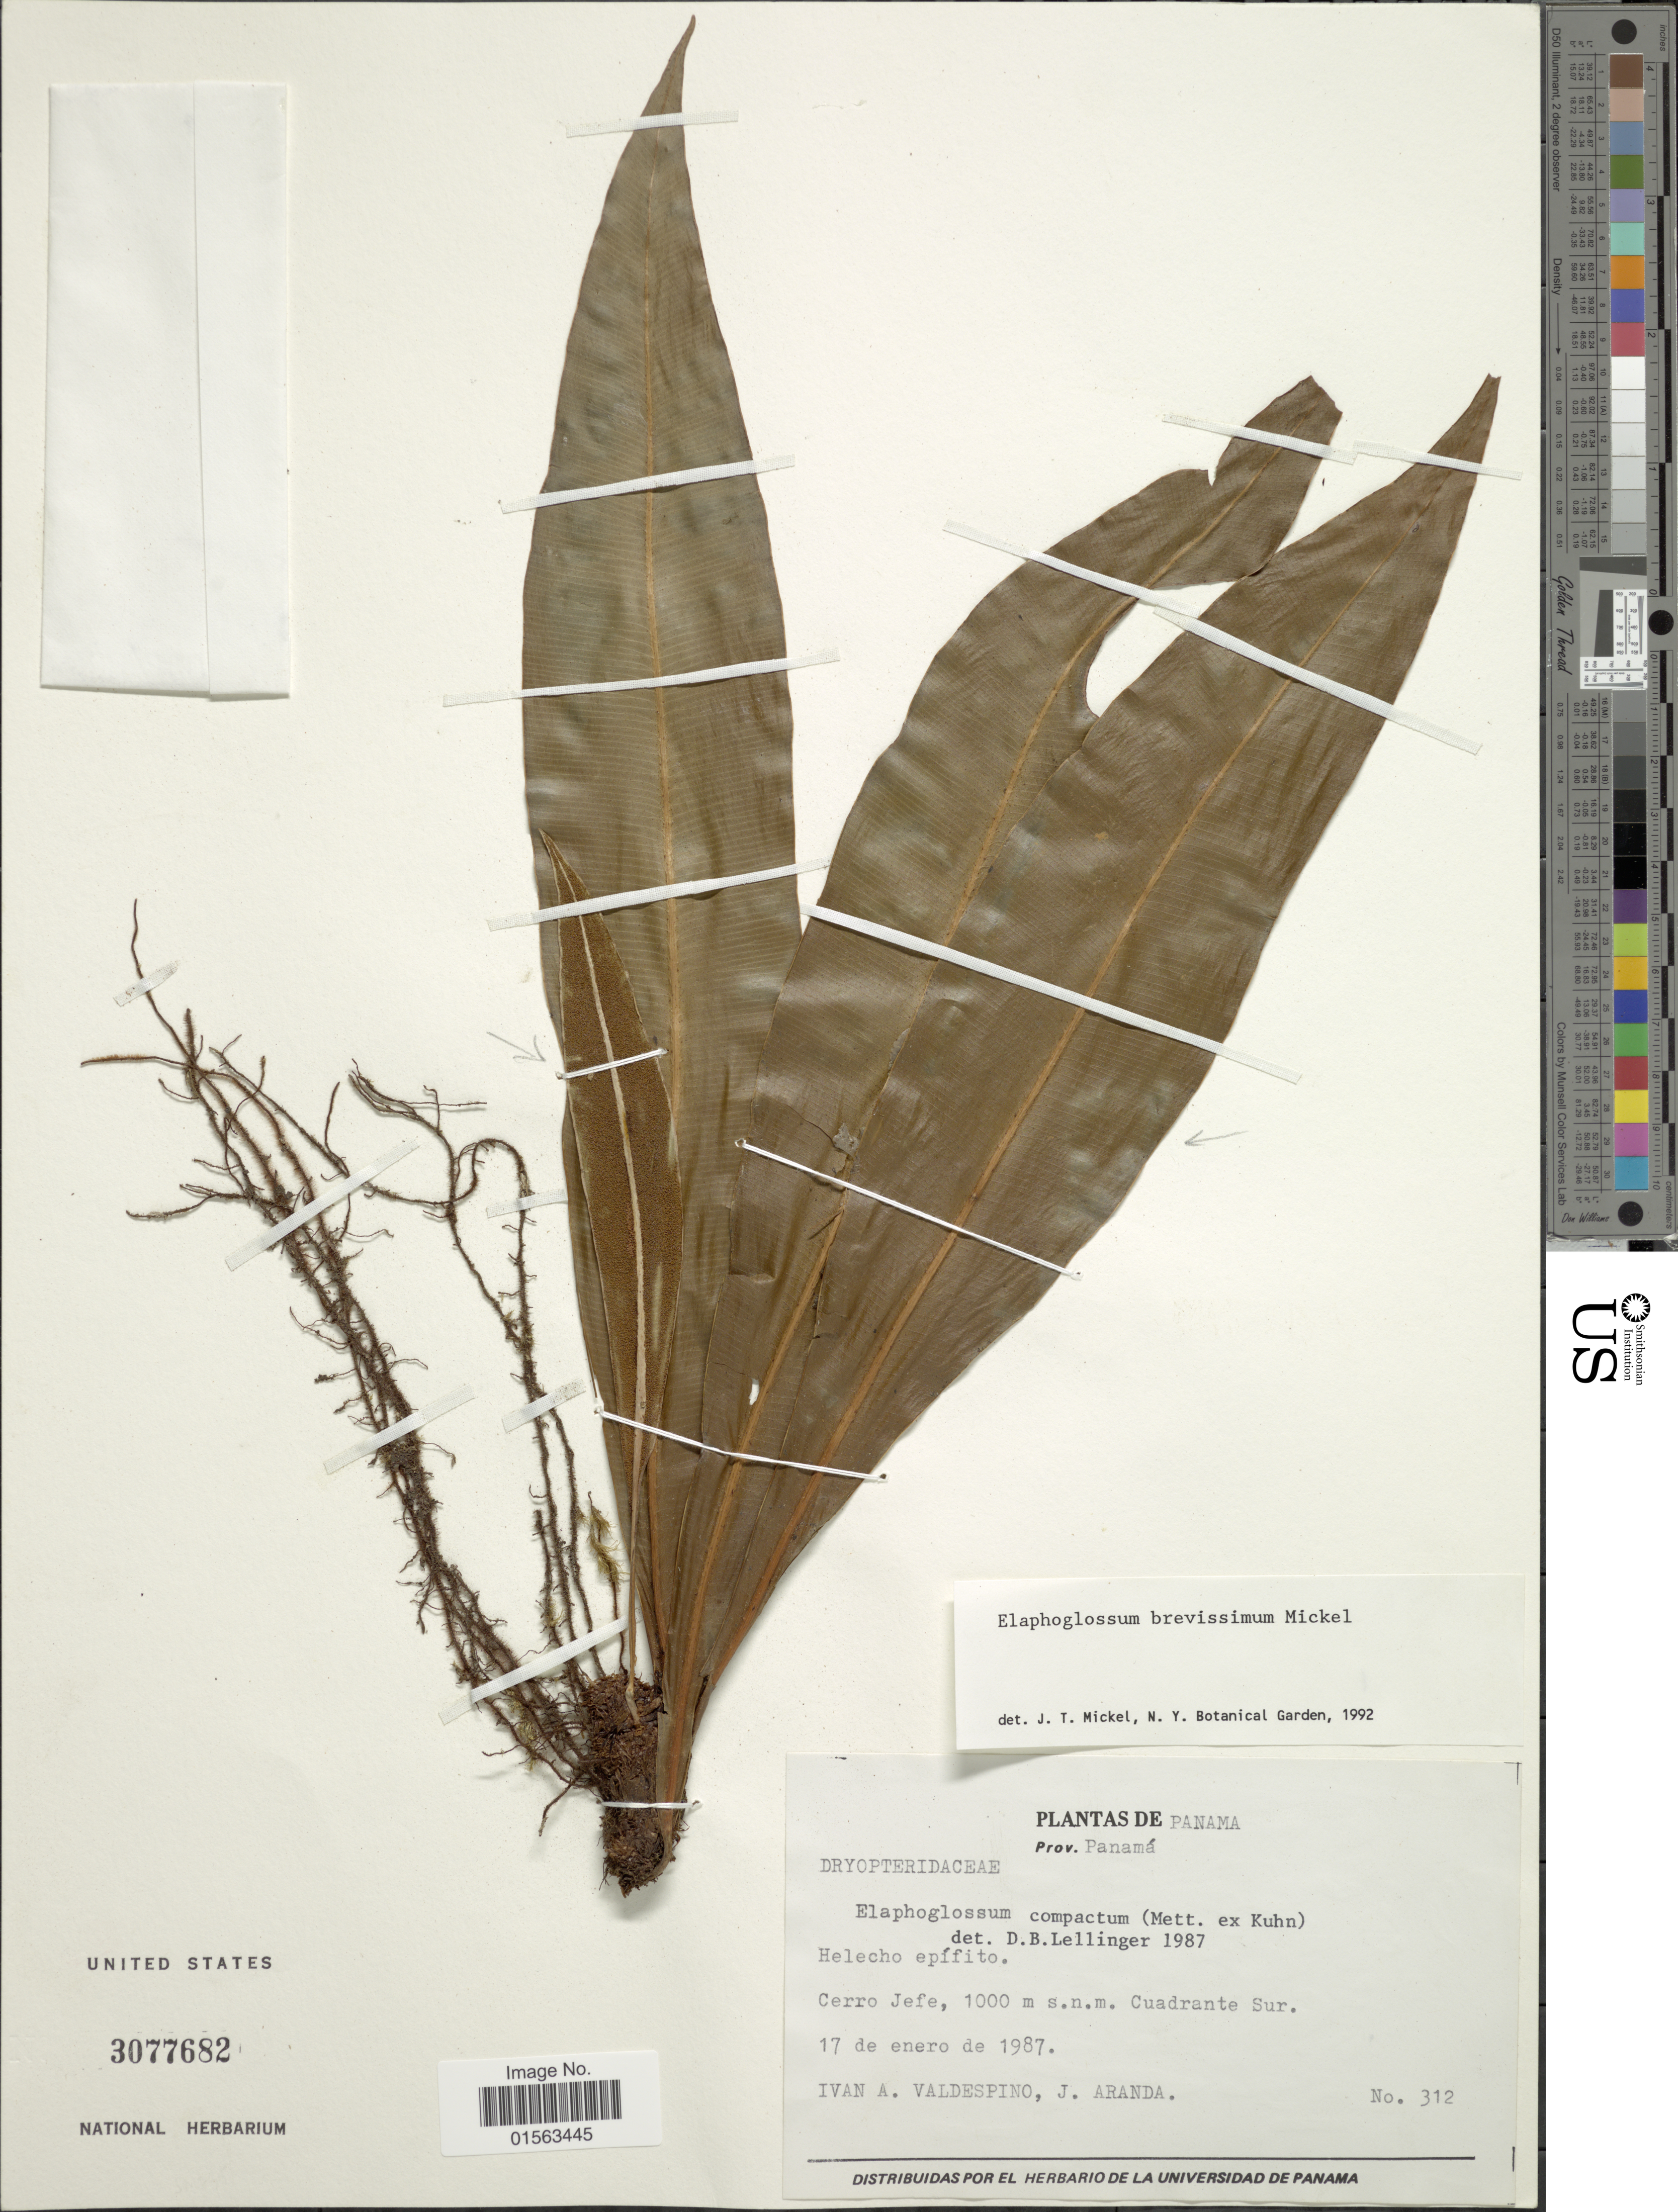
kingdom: Plantae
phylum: Tracheophyta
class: Polypodiopsida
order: Polypodiales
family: Dryopteridaceae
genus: Elaphoglossum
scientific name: Elaphoglossum brevissimum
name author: Mickel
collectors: I. A. Valdespino & J. Aranda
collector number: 312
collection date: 1987-01-17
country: Panama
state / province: Panamá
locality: Prov. Panama, Cerro Jefe, Cuadrante Sur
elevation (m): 1000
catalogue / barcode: US 3077682